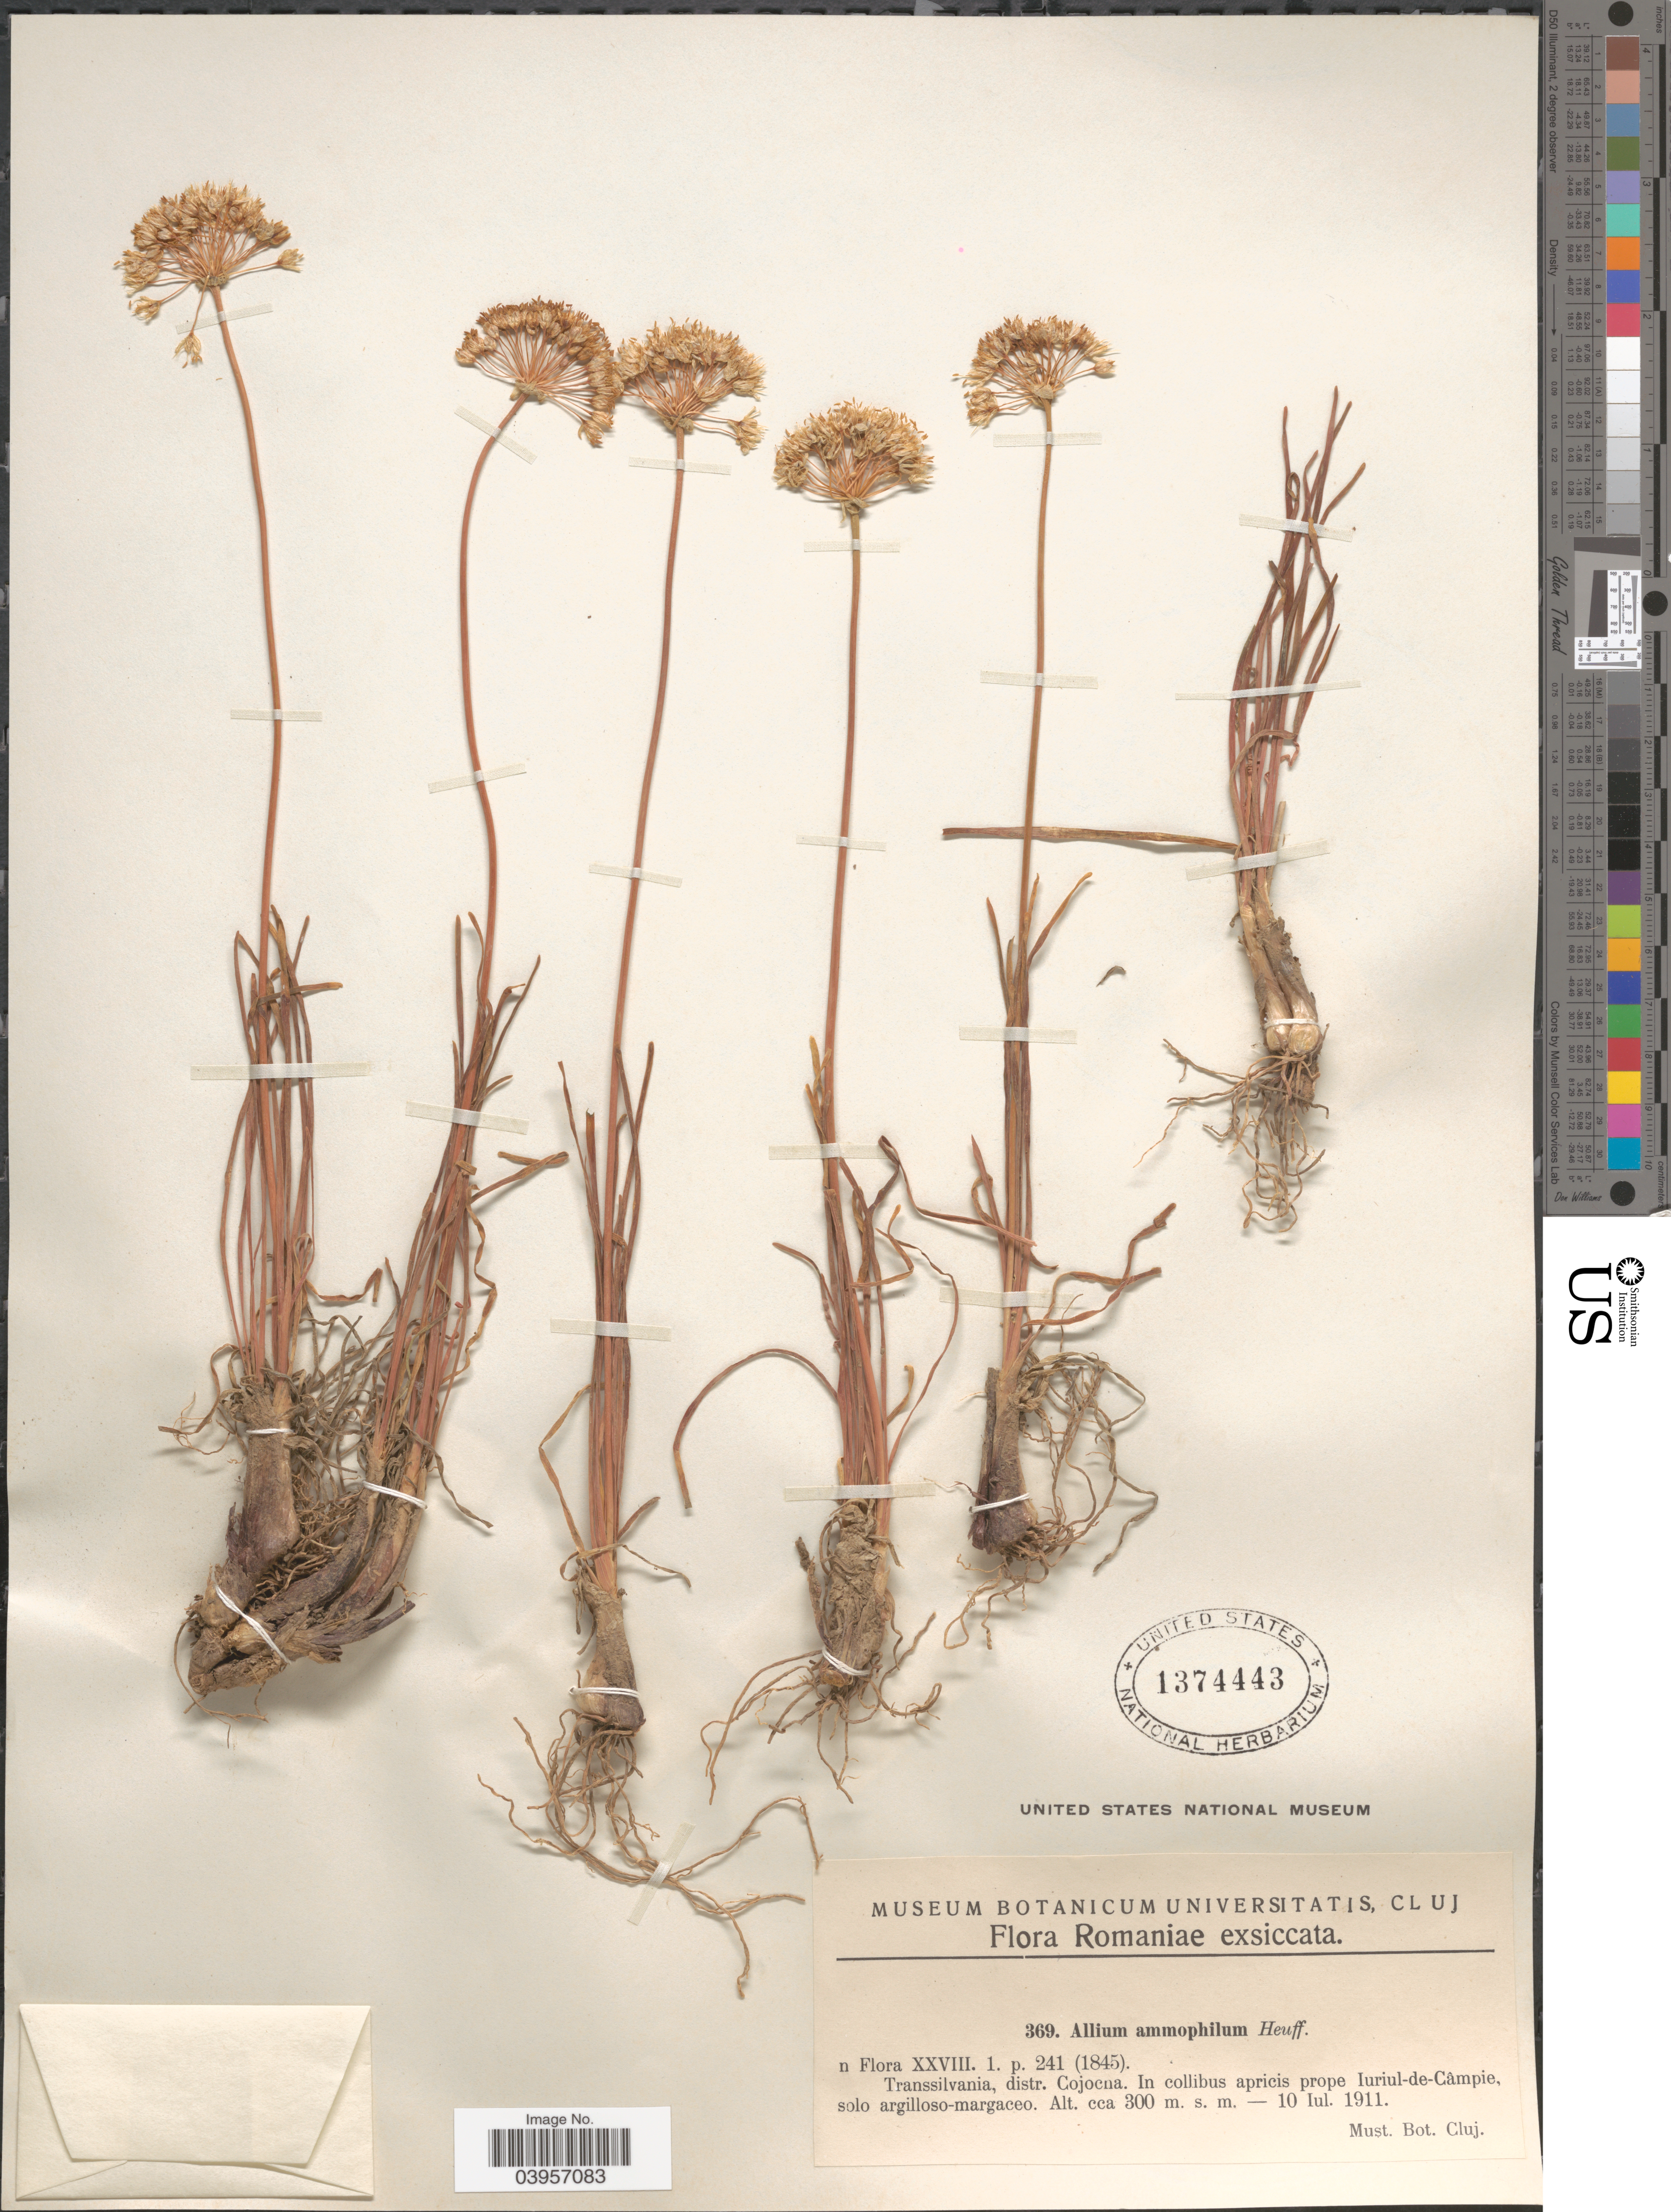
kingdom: Plantae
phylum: Tracheophyta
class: Liliopsida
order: Asparagales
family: Amaryllidaceae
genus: Allium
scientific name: Allium ammophilum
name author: Heuff.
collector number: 369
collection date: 1911-07-10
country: Romania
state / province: Cluj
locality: Romaniae. Transsilvania, distr. Cojocna. In collibus apricis prope Iuriul-de-Câmpie, solo argilloso-margaceo.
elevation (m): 300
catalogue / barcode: US 1374443